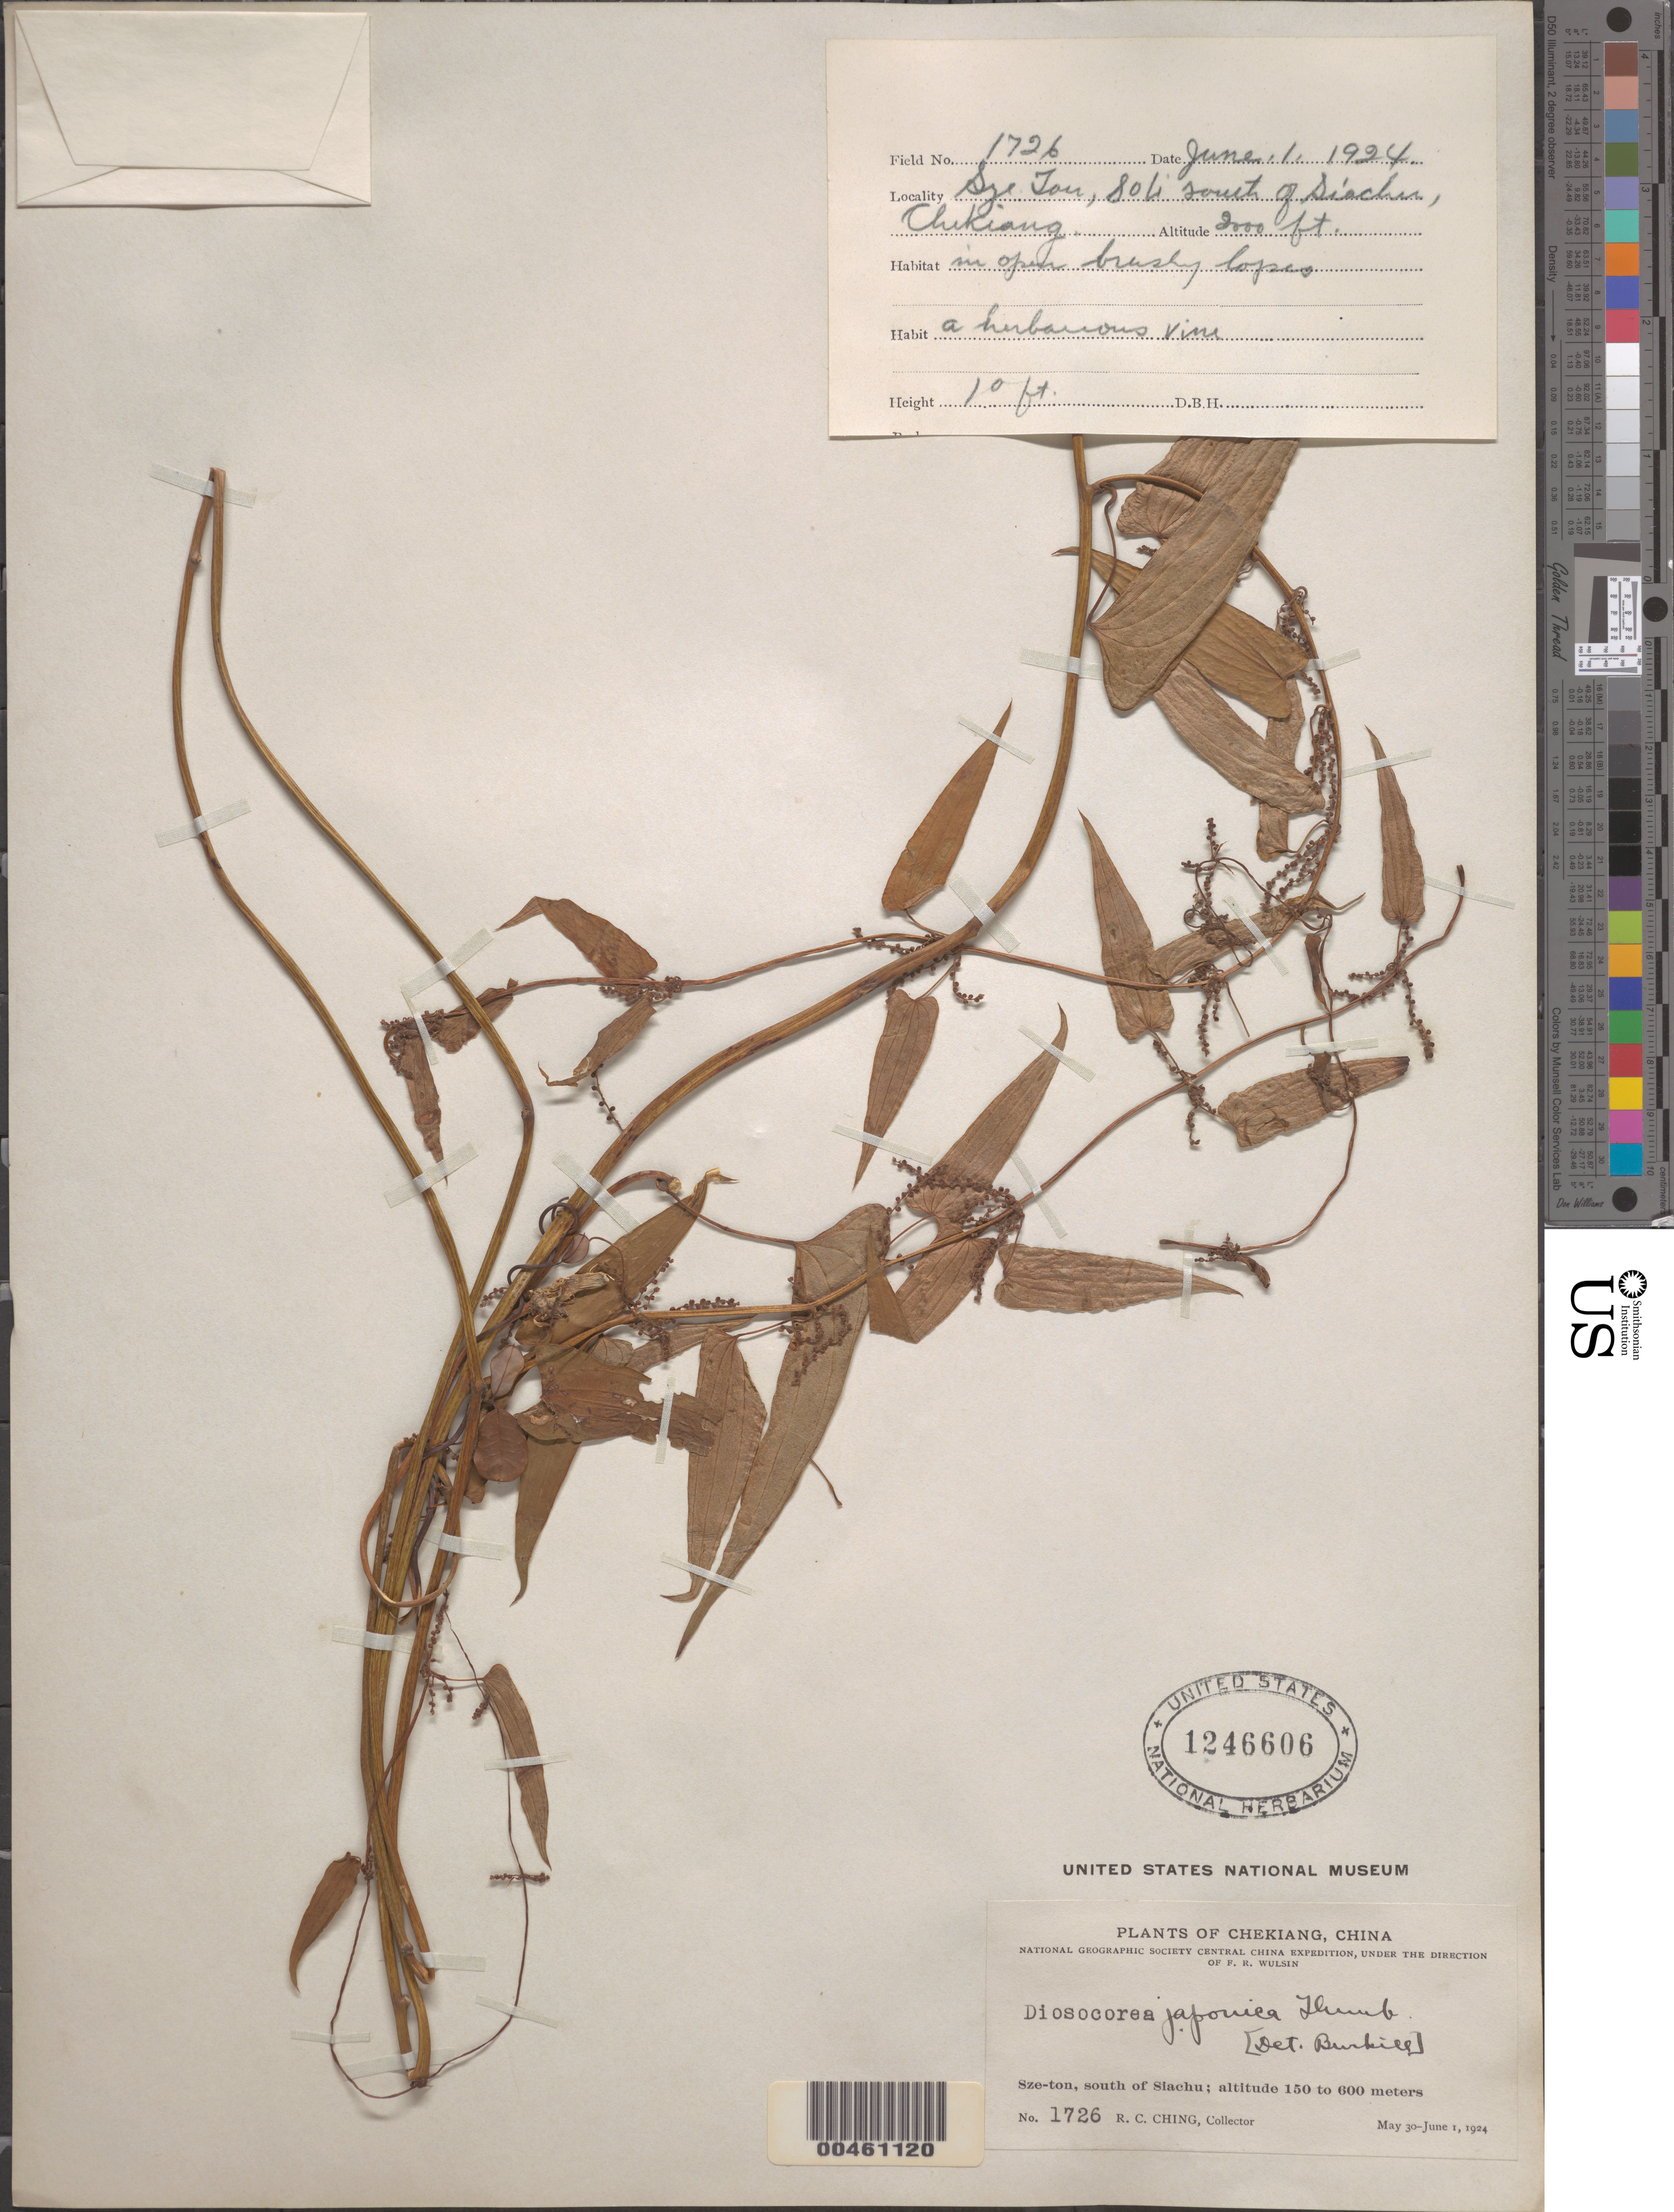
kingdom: Plantae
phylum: Tracheophyta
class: Liliopsida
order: Dioscoreales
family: Dioscoreaceae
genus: Dioscorea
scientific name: Dioscorea japonica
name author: Thunb.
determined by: Burkill, I. H.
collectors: R. C. Ching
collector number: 1726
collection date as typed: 01 Jun 1924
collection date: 1924-06-01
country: China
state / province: Zhejiang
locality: Siachu Dist., Sze-ton, 40 km south of Siachu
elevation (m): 150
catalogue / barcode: US 1246606